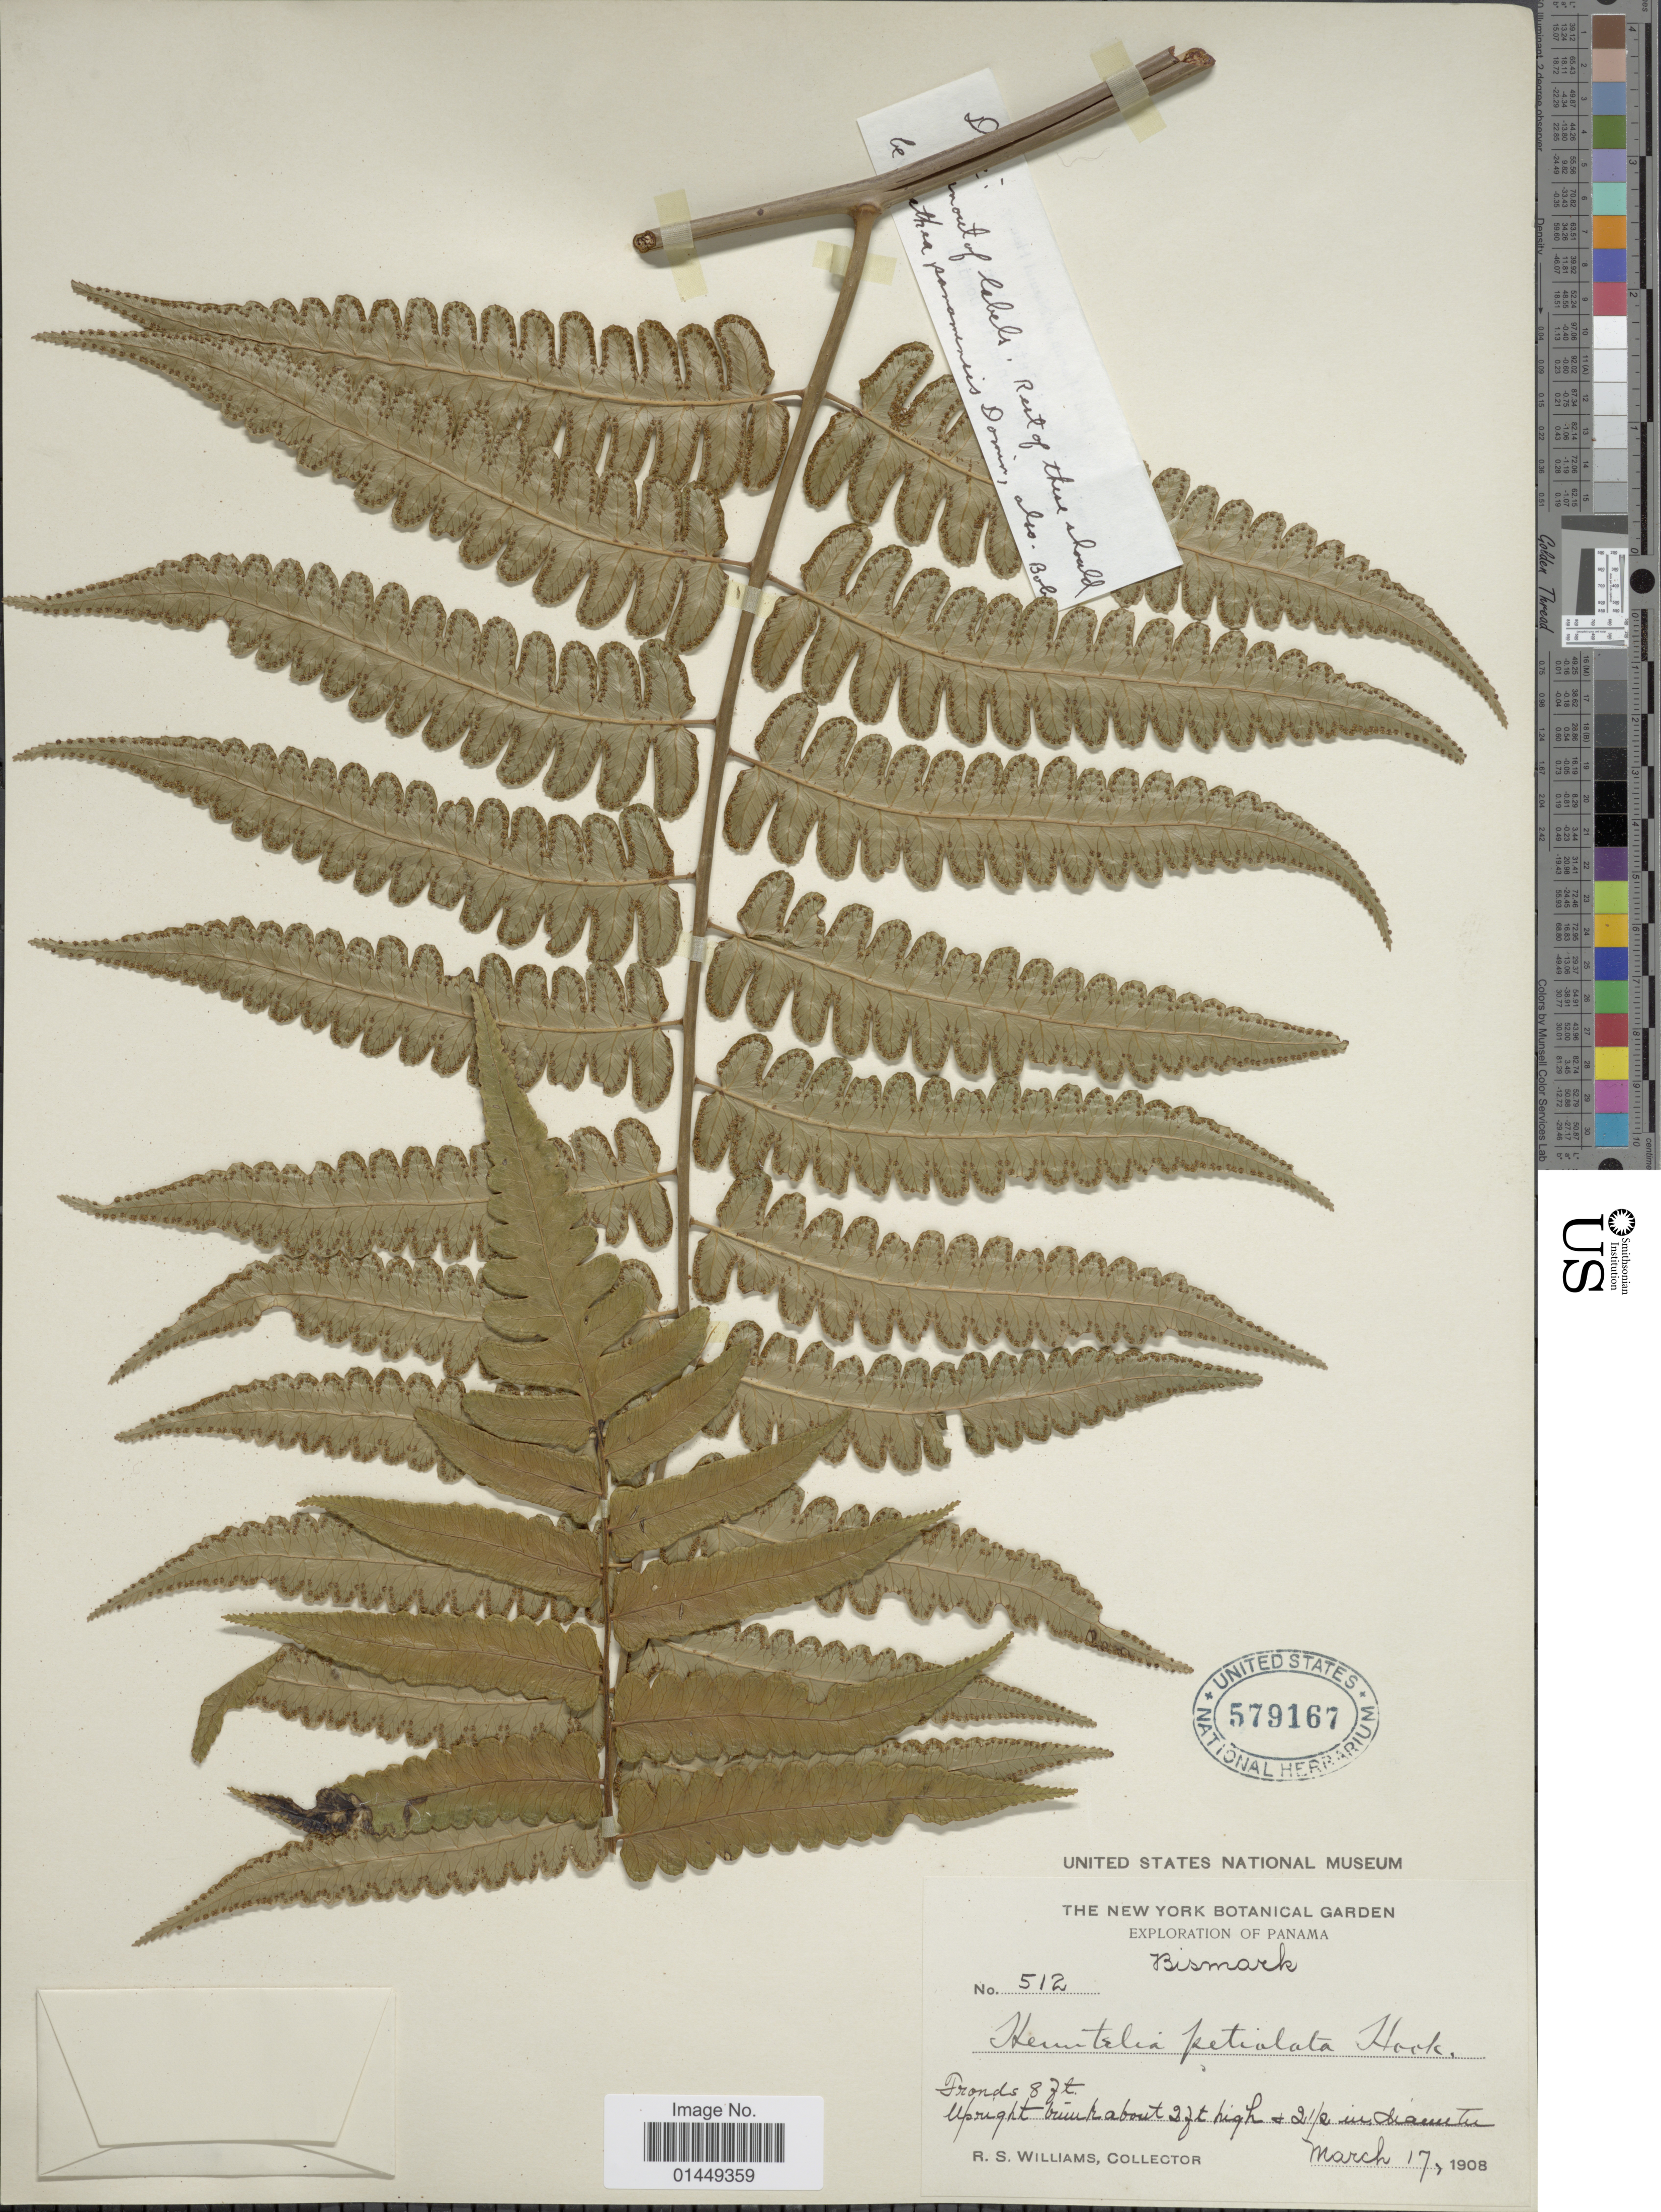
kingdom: Plantae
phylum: Tracheophyta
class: Polypodiopsida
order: Cyatheales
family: Cyatheaceae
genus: Cyathea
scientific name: Cyathea petiolata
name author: (Hook.) R.M. Tryon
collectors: R. S. Williams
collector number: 512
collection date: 1908-03-17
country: Panama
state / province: Panamá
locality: Panama. Bismark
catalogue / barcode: US 579167